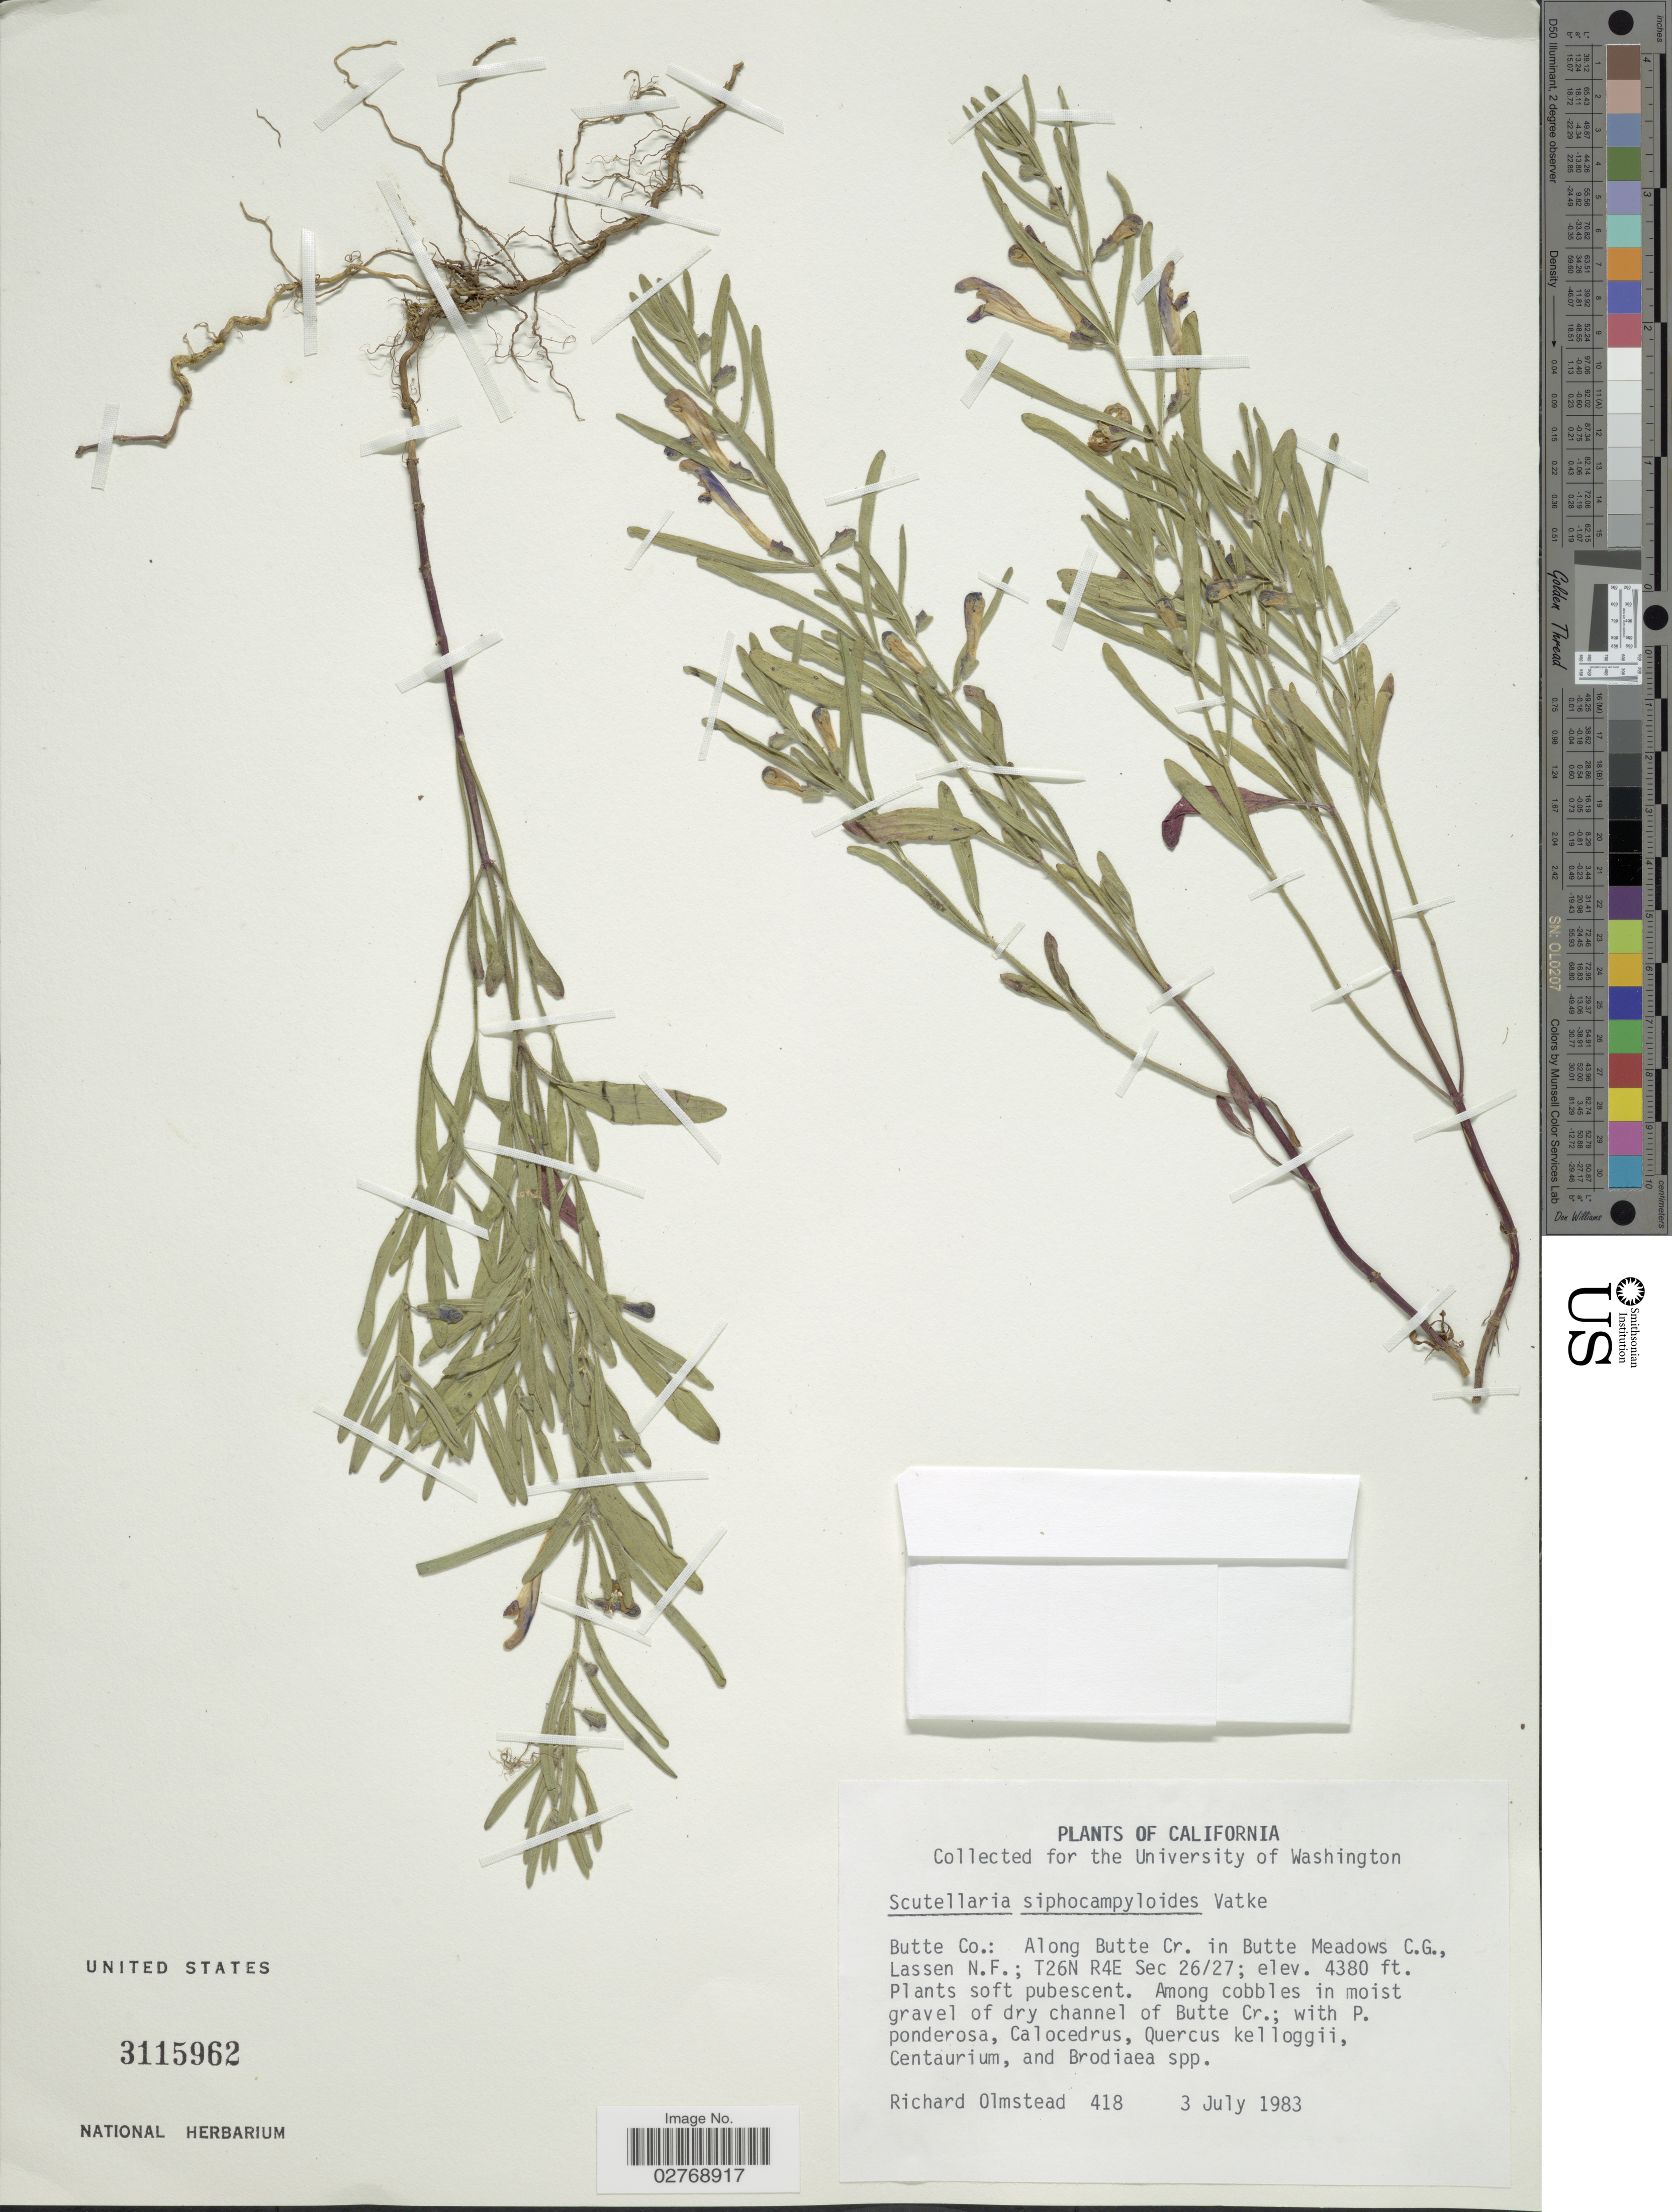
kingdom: Plantae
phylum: Tracheophyta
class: Magnoliopsida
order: Lamiales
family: Lamiaceae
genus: Scutellaria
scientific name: Scutellaria siphocampyloides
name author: Vatke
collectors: R. Olmstead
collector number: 418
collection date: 1983-07-03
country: United States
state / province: California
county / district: Butte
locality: Butte Co.: Along Butte Cr. in Butte Meadows, C.G., Lassen N.F.; T26N R4E Sec 26/27. Among cobbles in moist gravel of dry channel of Butte Cr.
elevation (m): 1335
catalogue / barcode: US 3115962